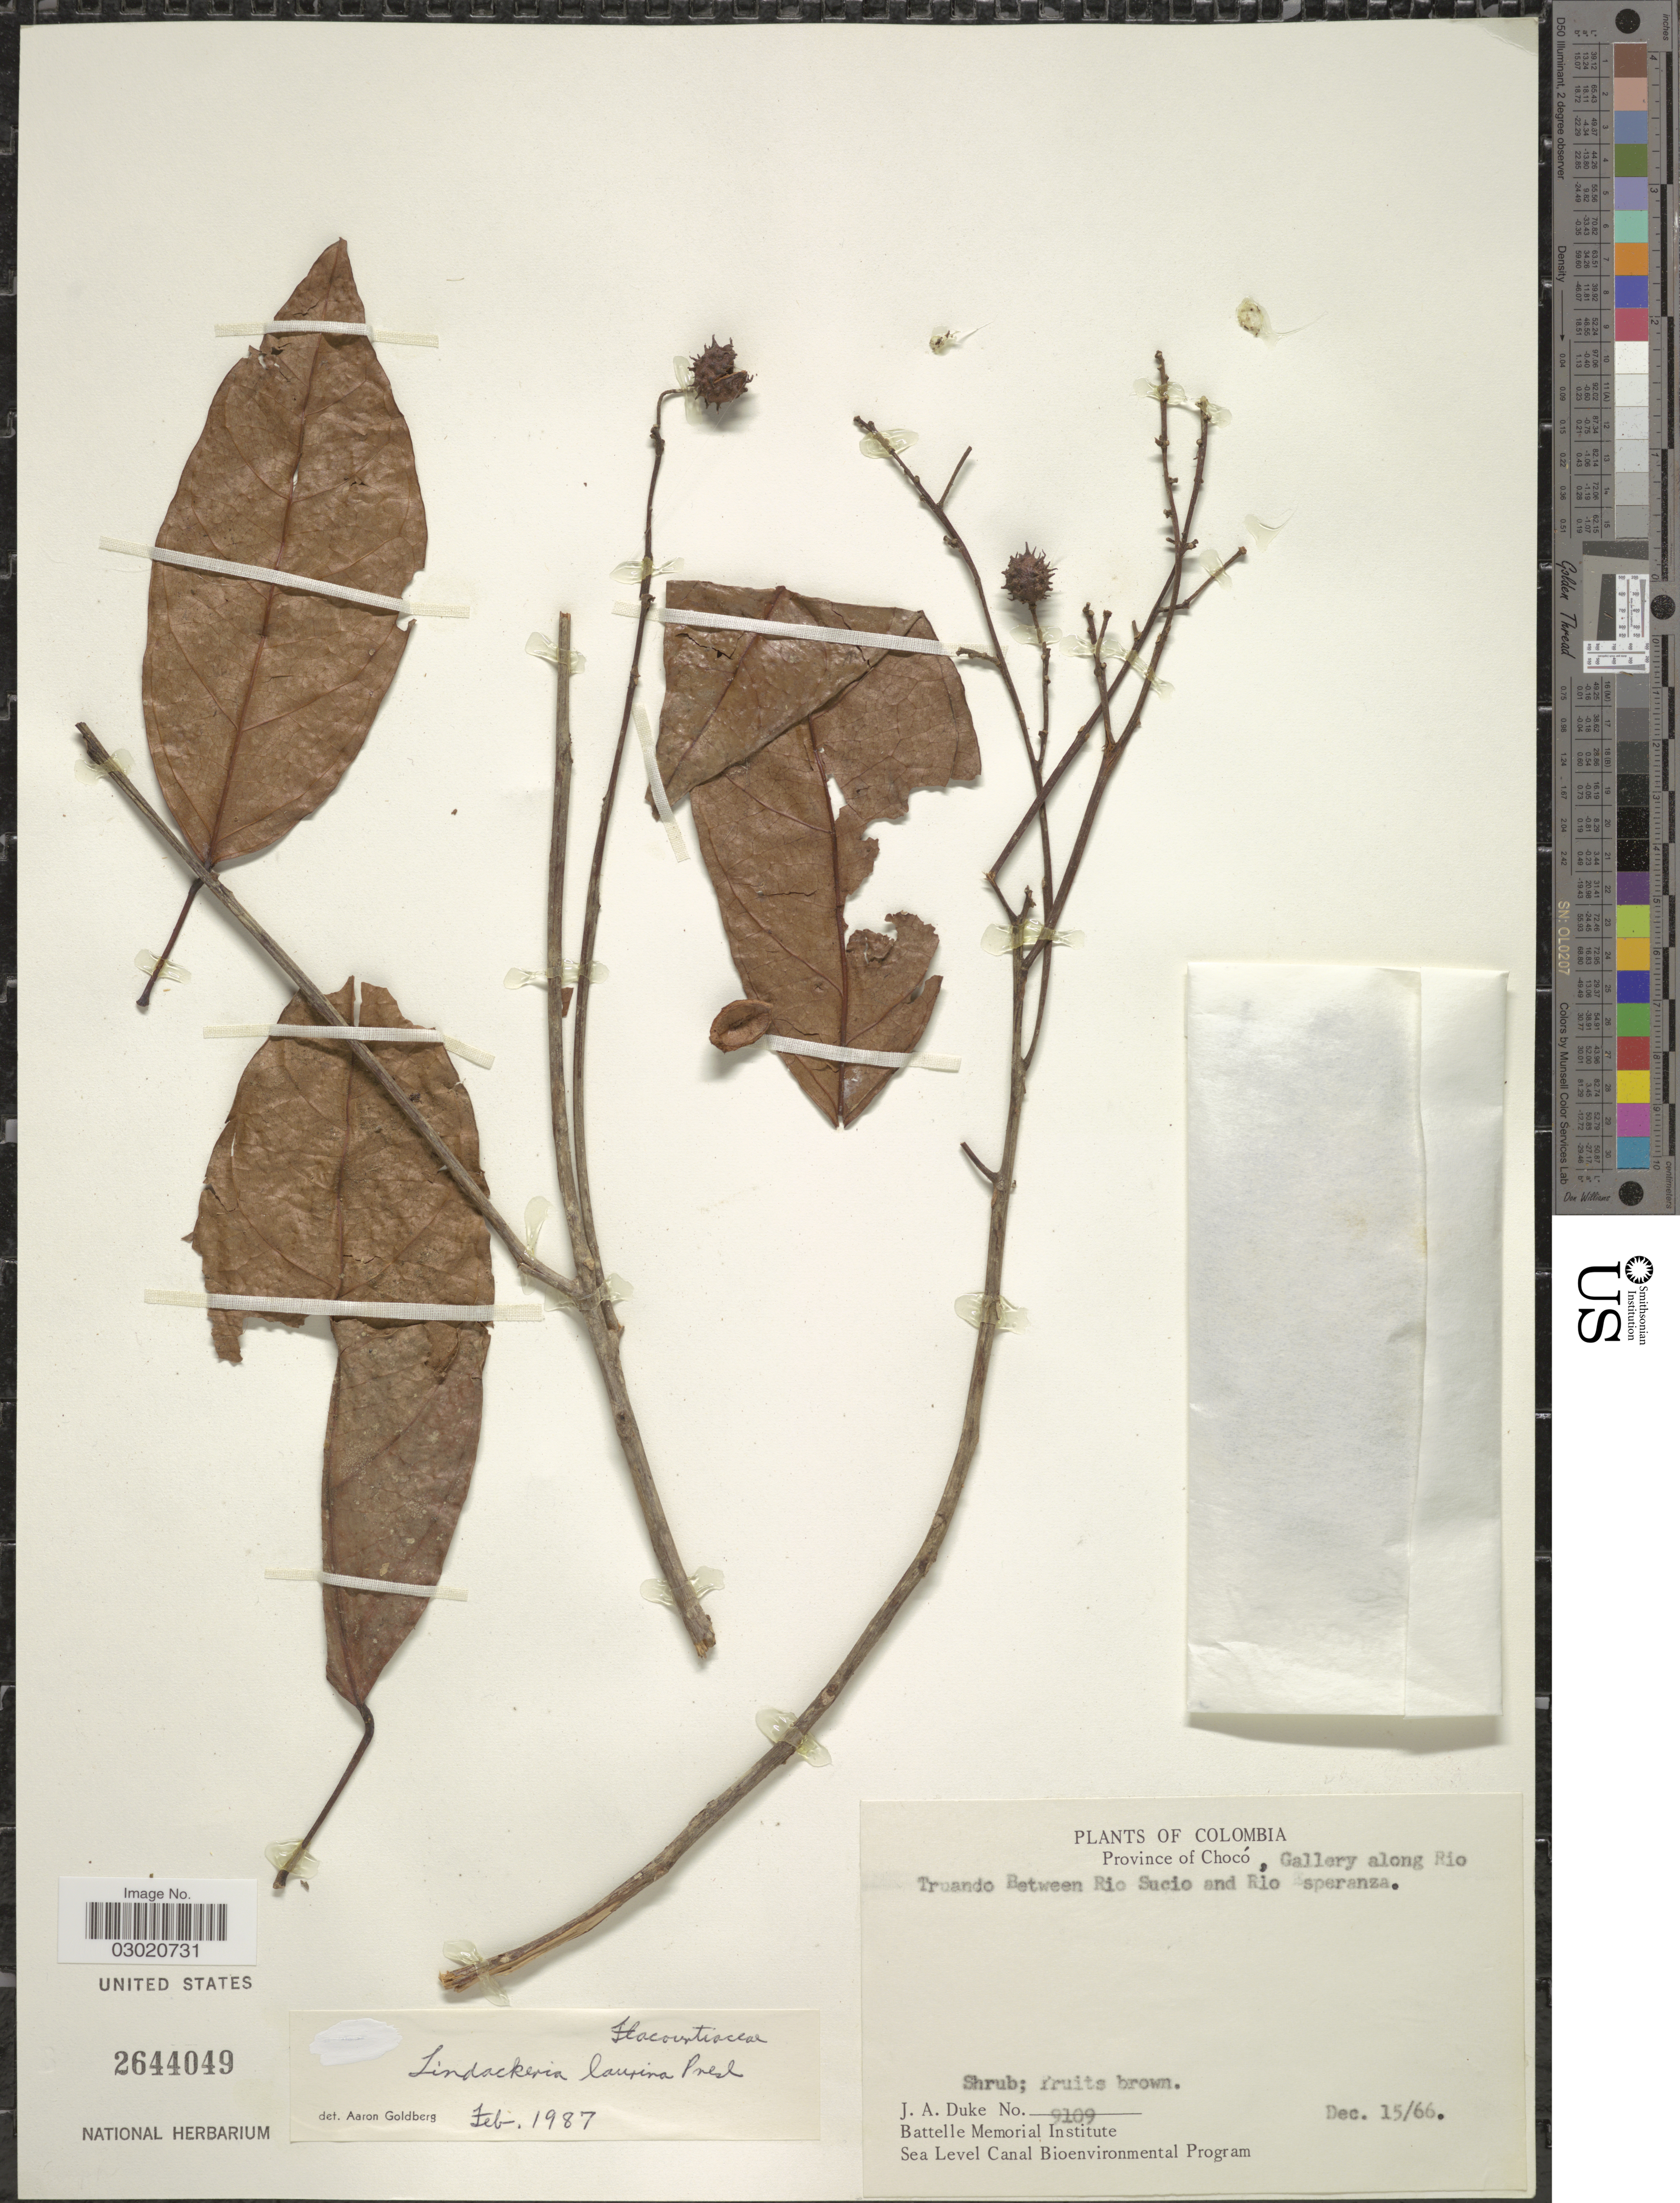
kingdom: Plantae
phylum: Tracheophyta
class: Magnoliopsida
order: Malpighiales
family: Achariaceae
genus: Lindackeria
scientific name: Lindackeria laurina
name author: C. Presl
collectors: J. A. Duke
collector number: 9109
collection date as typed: Transcribed d/m/y: 15/12/66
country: Colombia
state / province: Chocó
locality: Province of Chocó, Gallery along Rio Truando Between Rio Sucio and Rio Esperanza.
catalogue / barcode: US 2644049